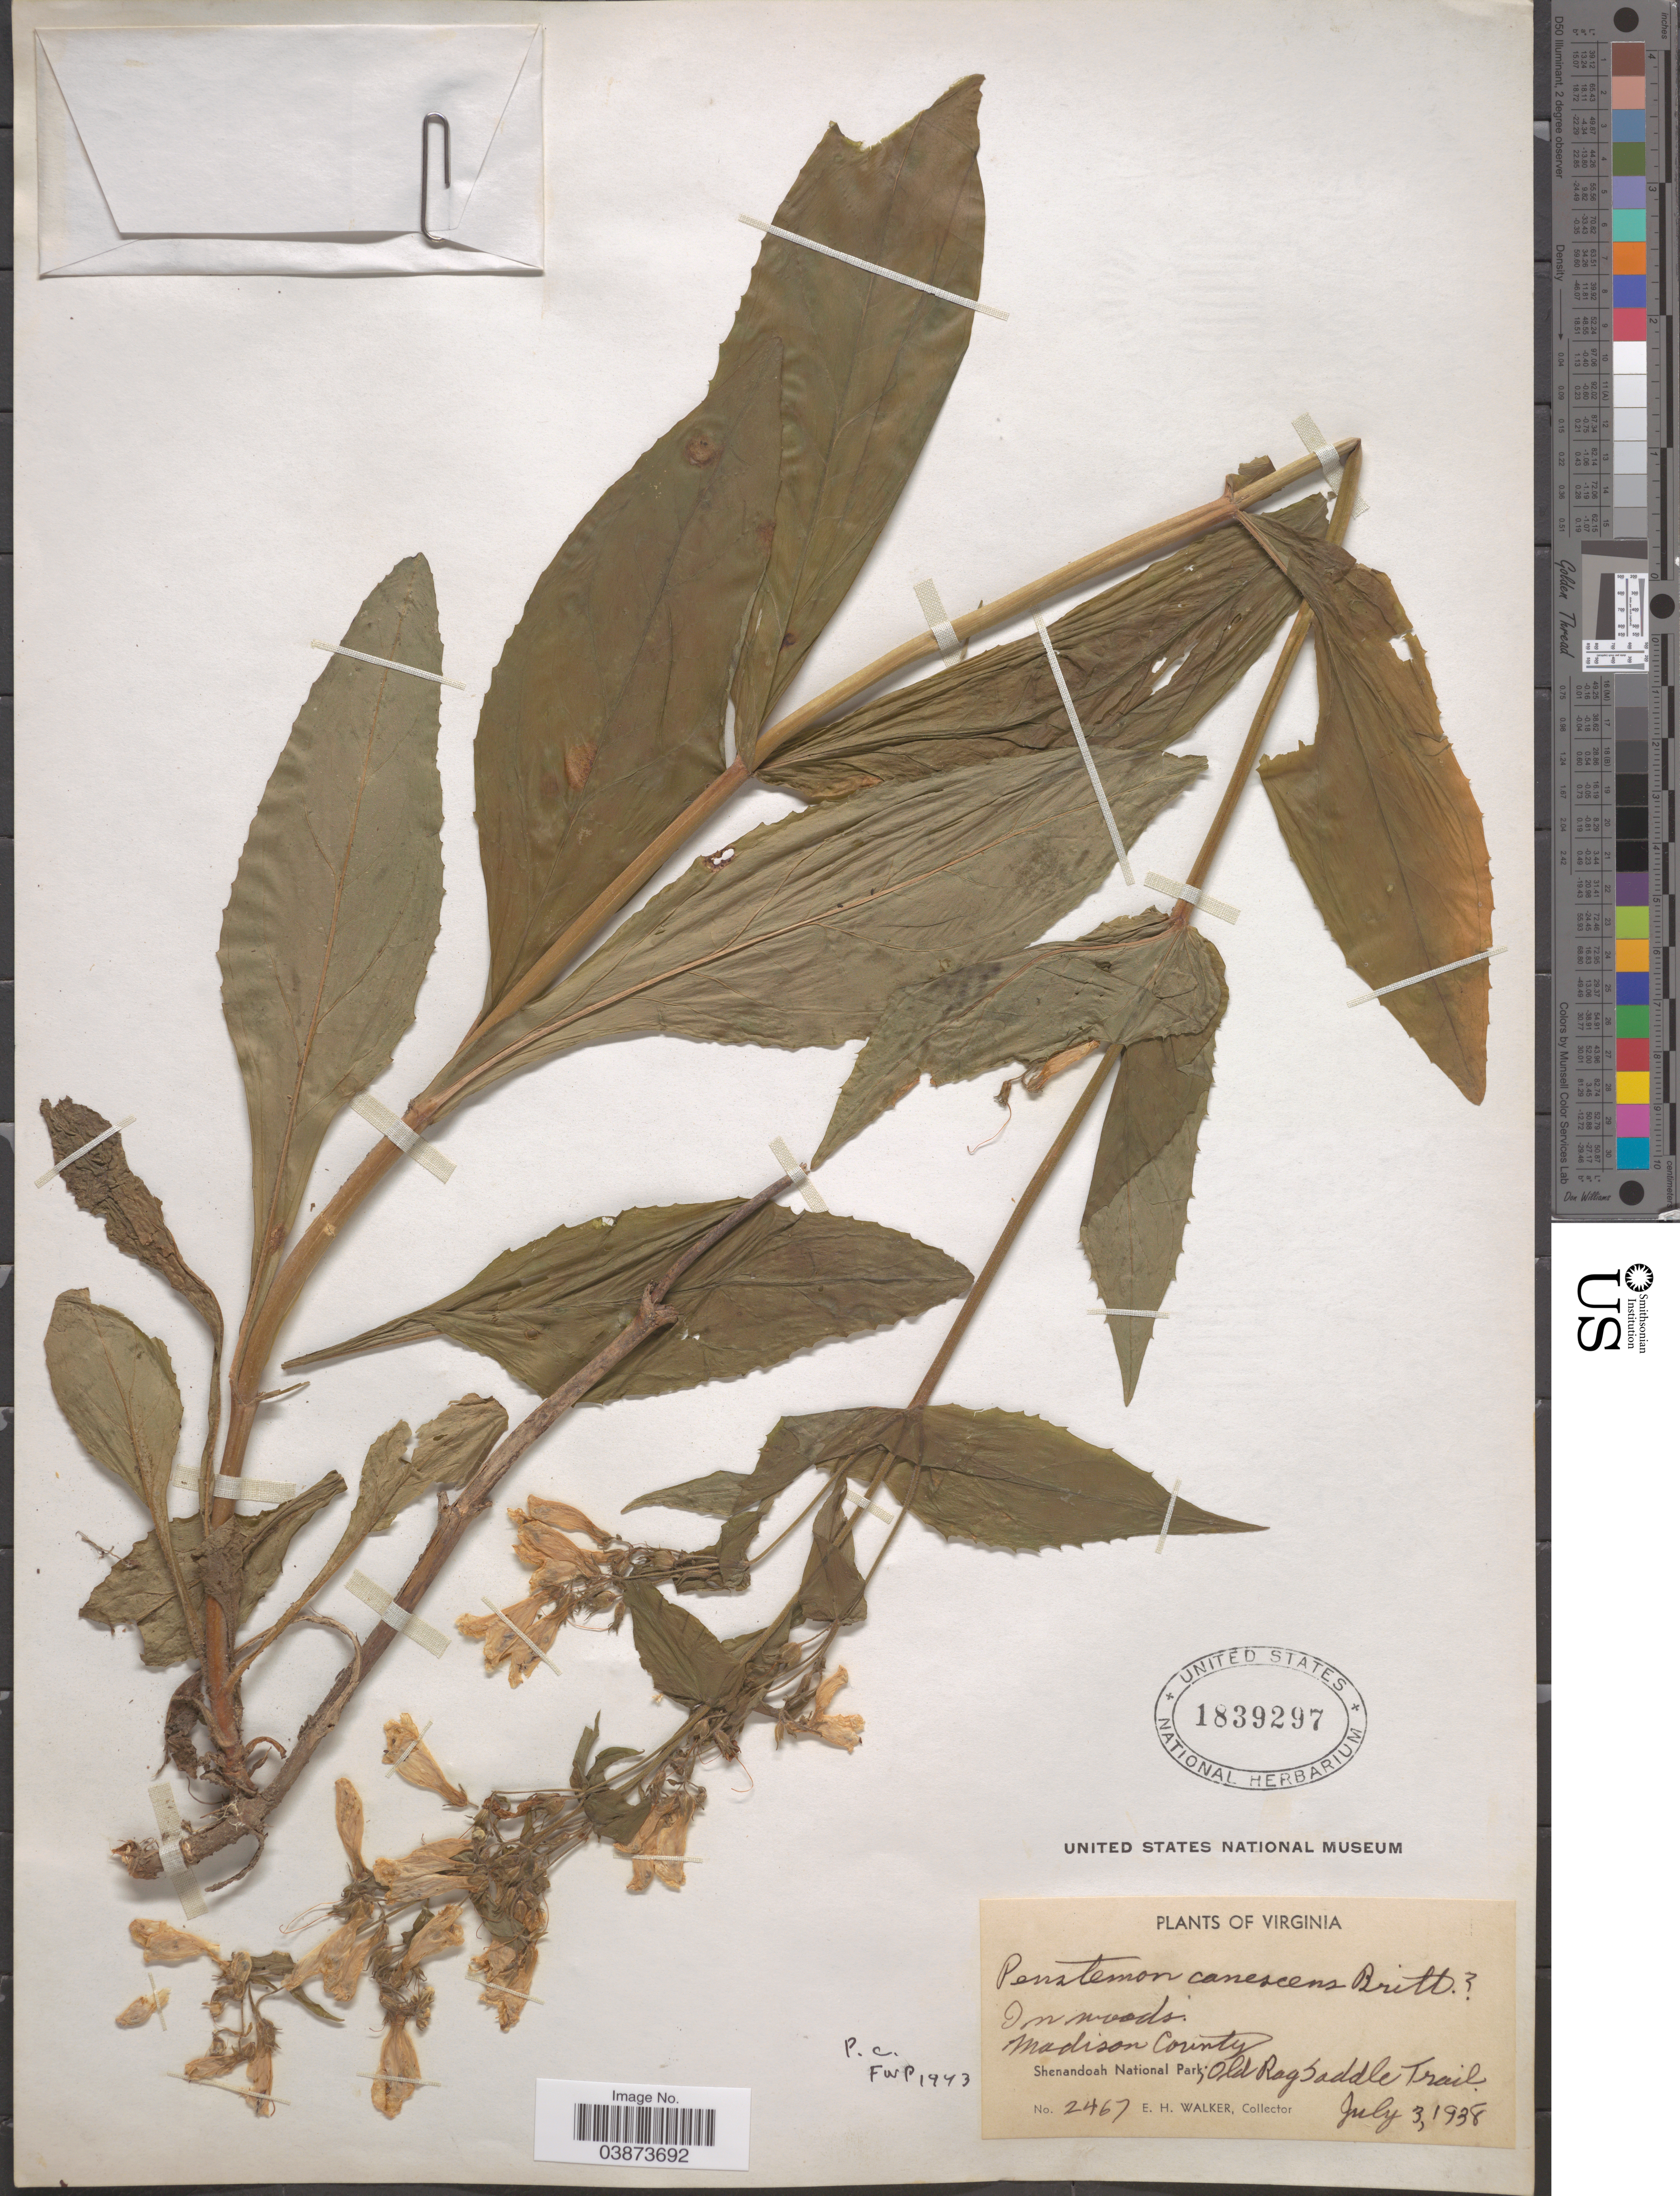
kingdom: Plantae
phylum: Tracheophyta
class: Magnoliopsida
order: Lamiales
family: Plantaginaceae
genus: Penstemon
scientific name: Penstemon canescens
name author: L.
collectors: E. H. Walker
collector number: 2467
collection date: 1938-07-03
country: United States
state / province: Virginia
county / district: Madison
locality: Shenandoah National Park; Old Rag Saddle Trail.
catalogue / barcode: US 1839297